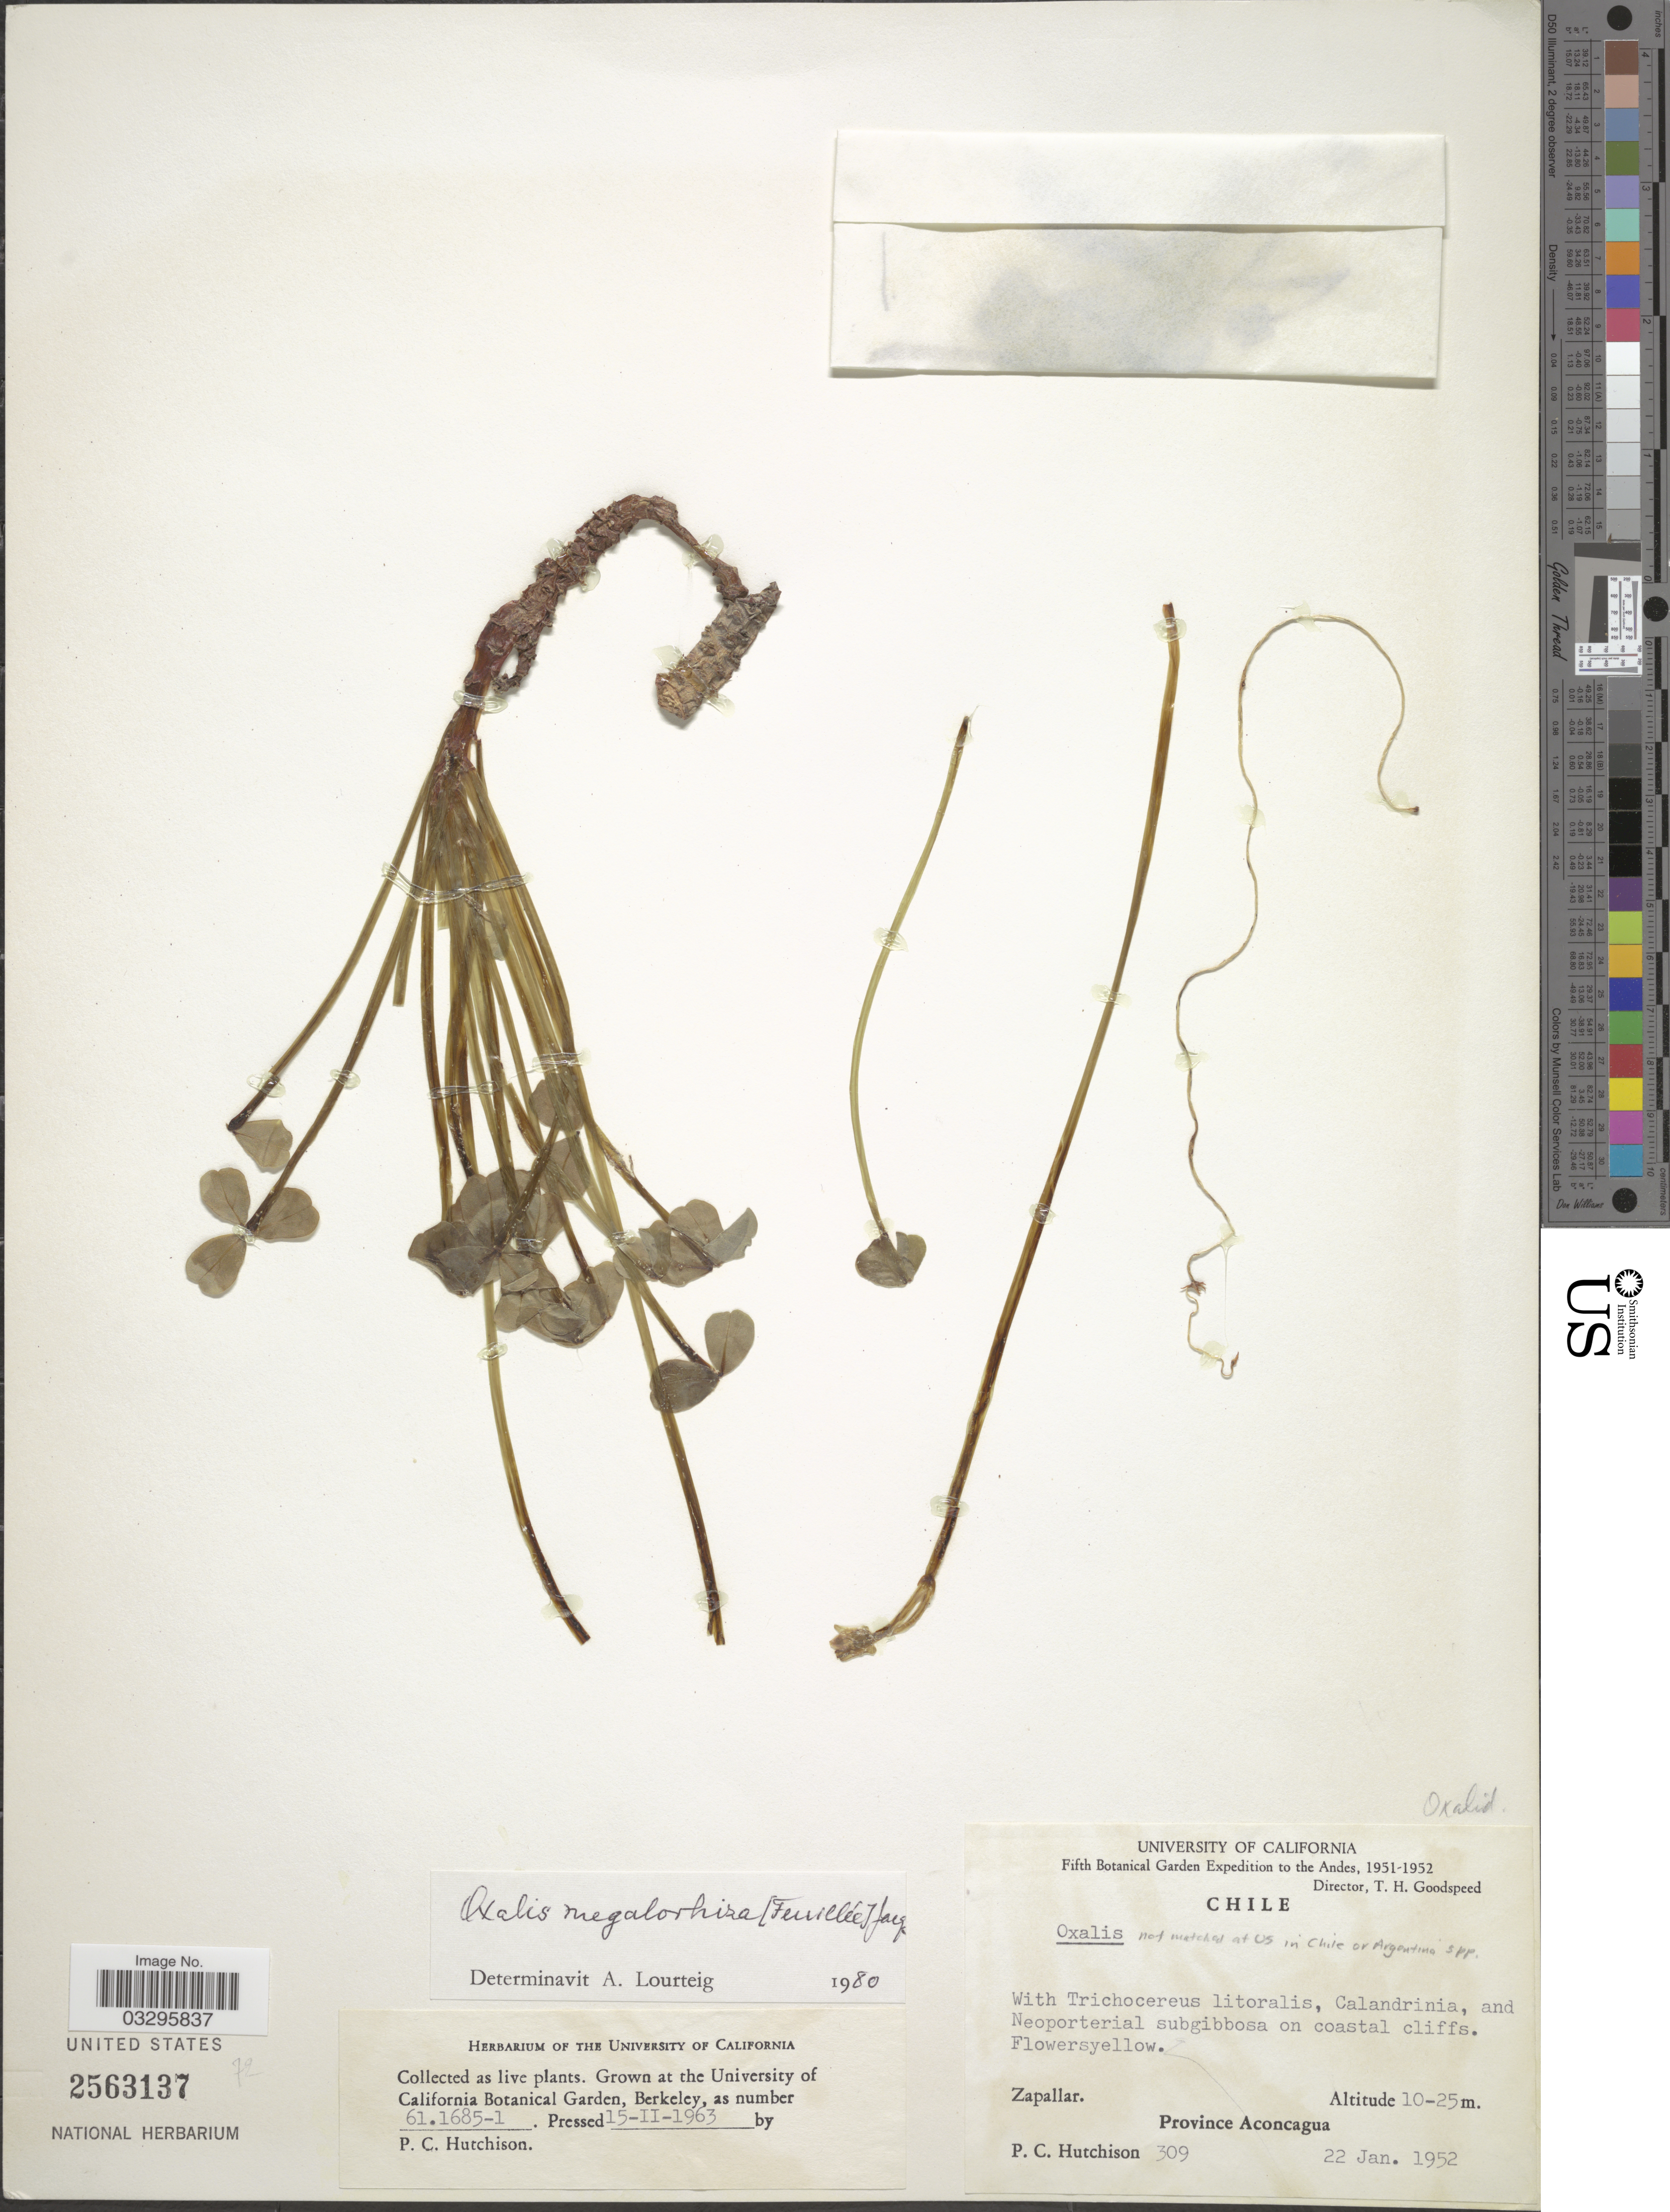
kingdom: Plantae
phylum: Tracheophyta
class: Magnoliopsida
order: Oxalidales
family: Oxalidaceae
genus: Oxalis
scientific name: Oxalis megalorrhiza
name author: Jacq.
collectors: P. C. Hutchison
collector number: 309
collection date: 1952-01-22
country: Chile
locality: Andes. On coastal cliffs. Zapallar. Province of Aconcagua.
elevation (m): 10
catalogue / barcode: US 2563137